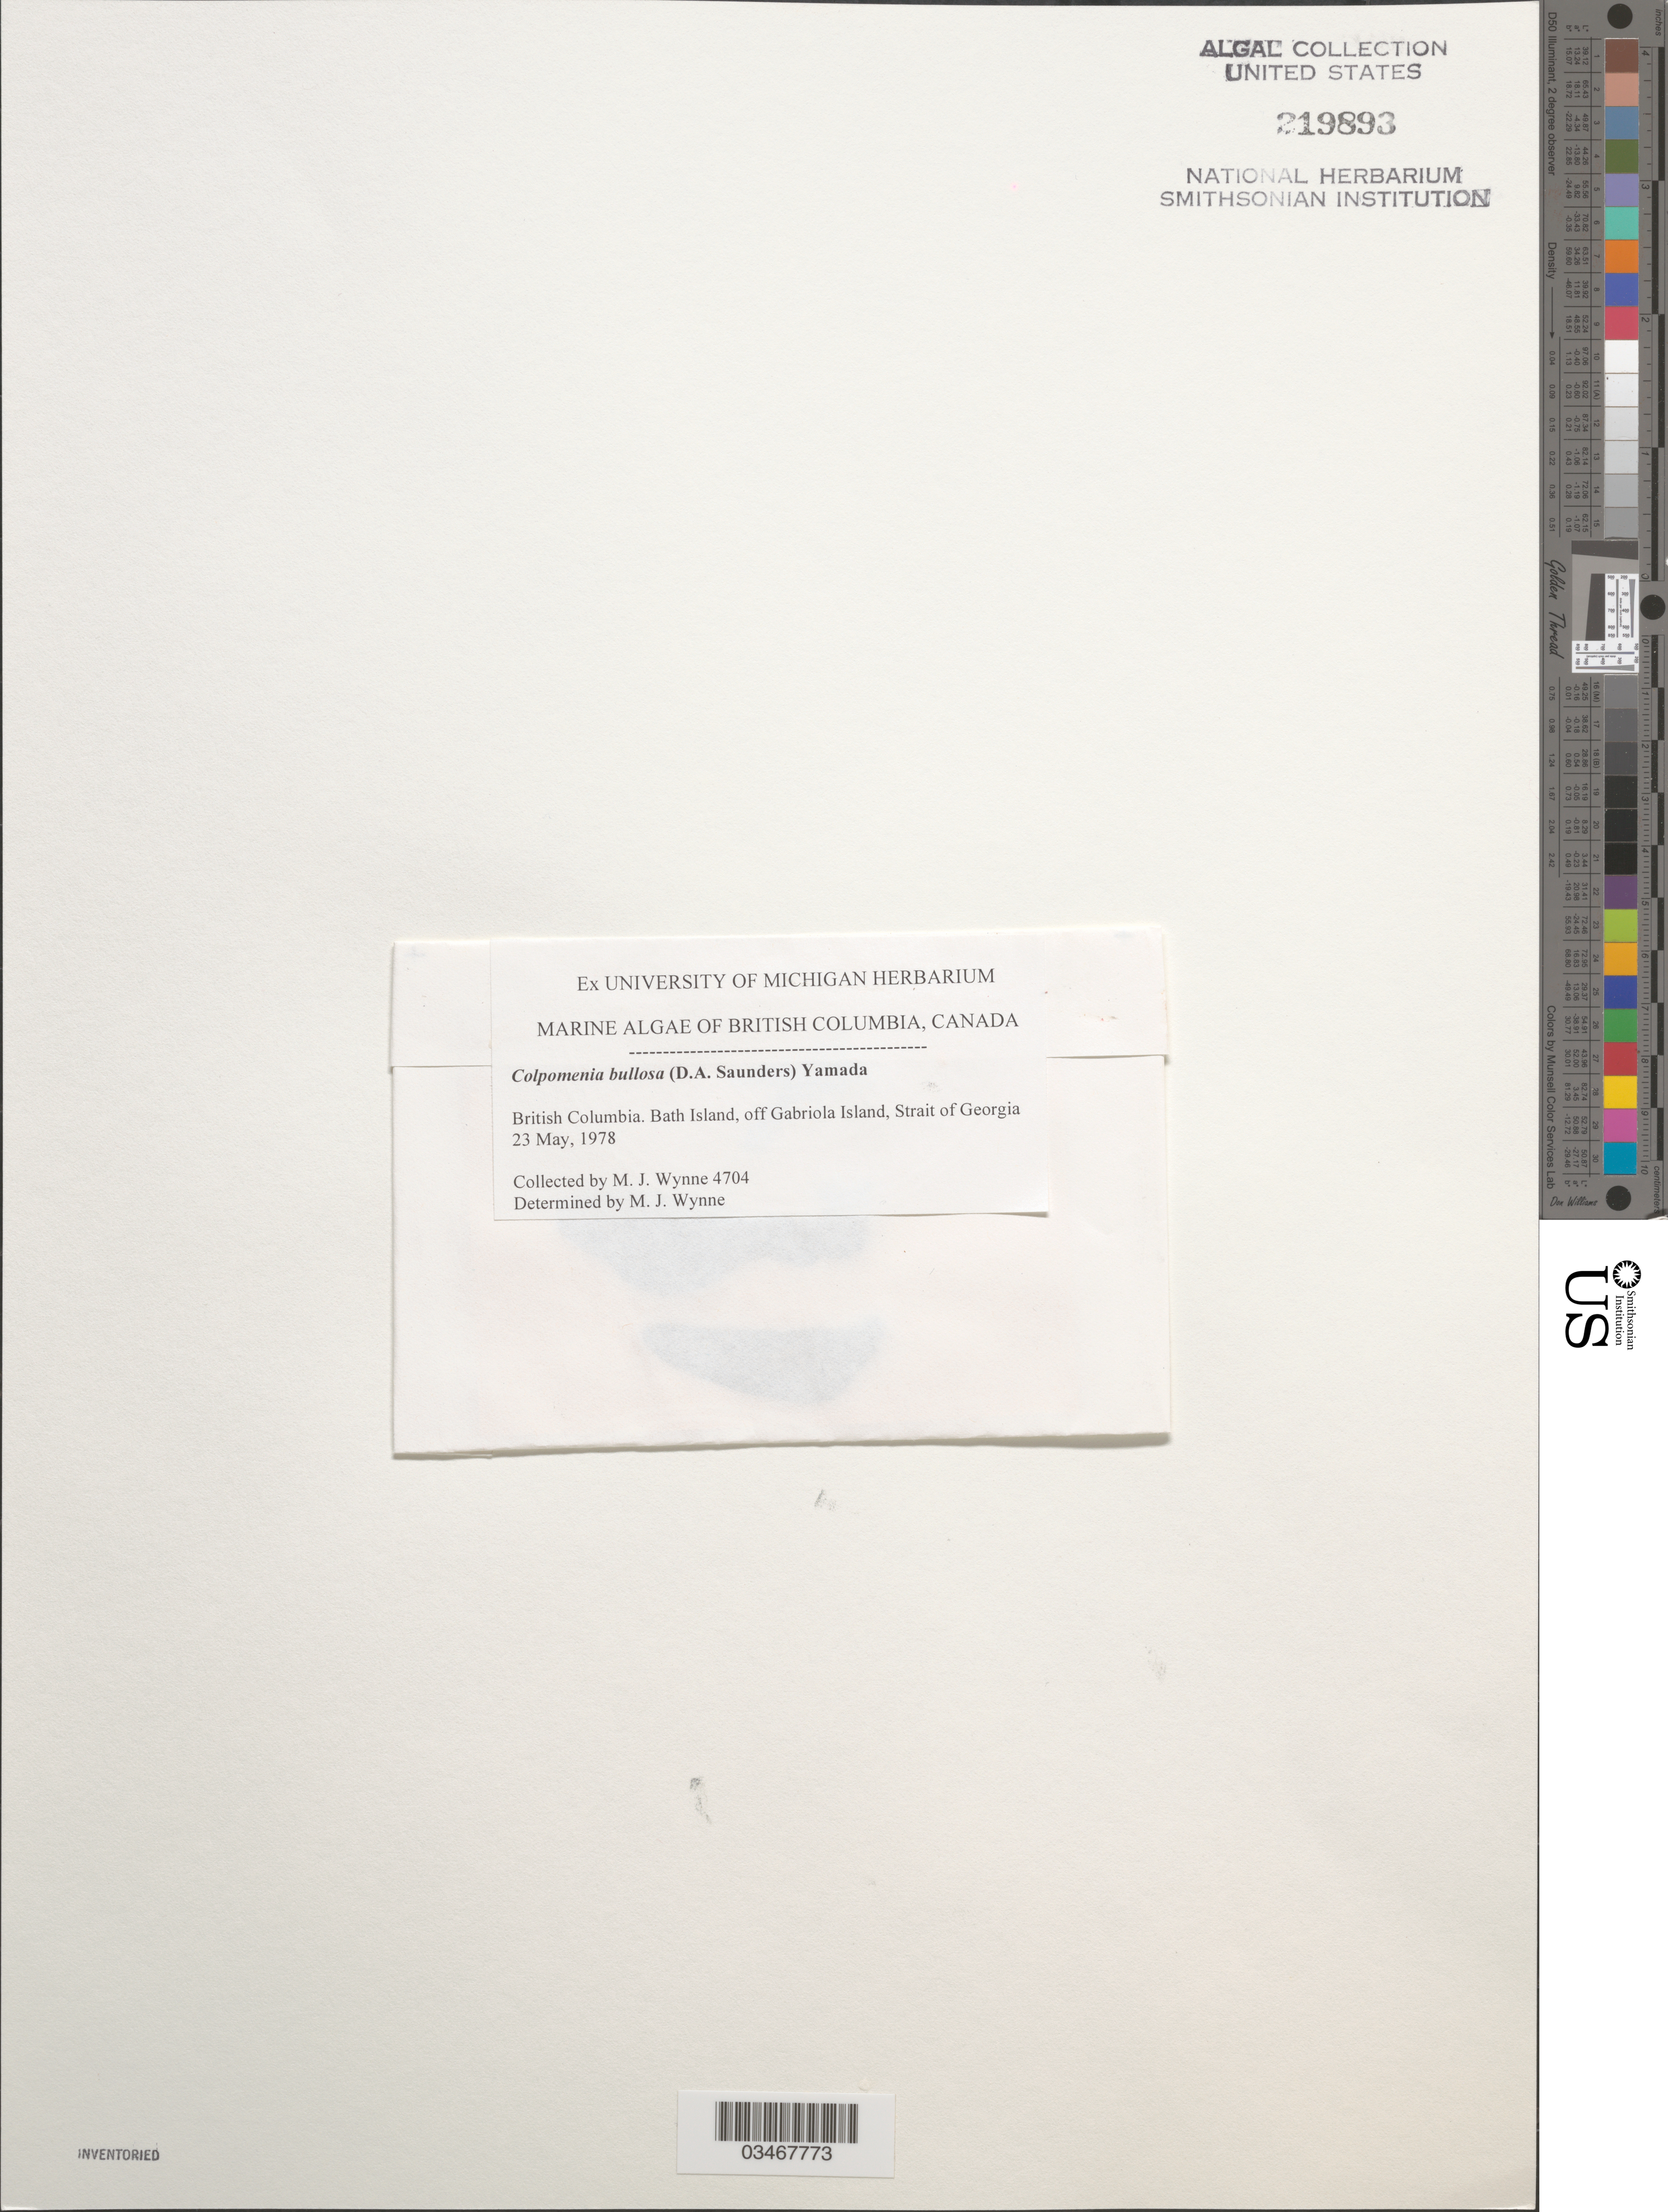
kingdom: Chromista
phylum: Ochrophyta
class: Phaeophyceae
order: Scytosiphonales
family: Scytosiphonaceae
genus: Dactylosiphon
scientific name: Dactylosiphon bullosus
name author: (D.A. Saunders) Santiañez et al.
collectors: M.J. Wynne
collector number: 4704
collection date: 1978-05-23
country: Canada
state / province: British Columbia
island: Bath Island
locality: Bath Island off Gabriola Island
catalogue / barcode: US 219893